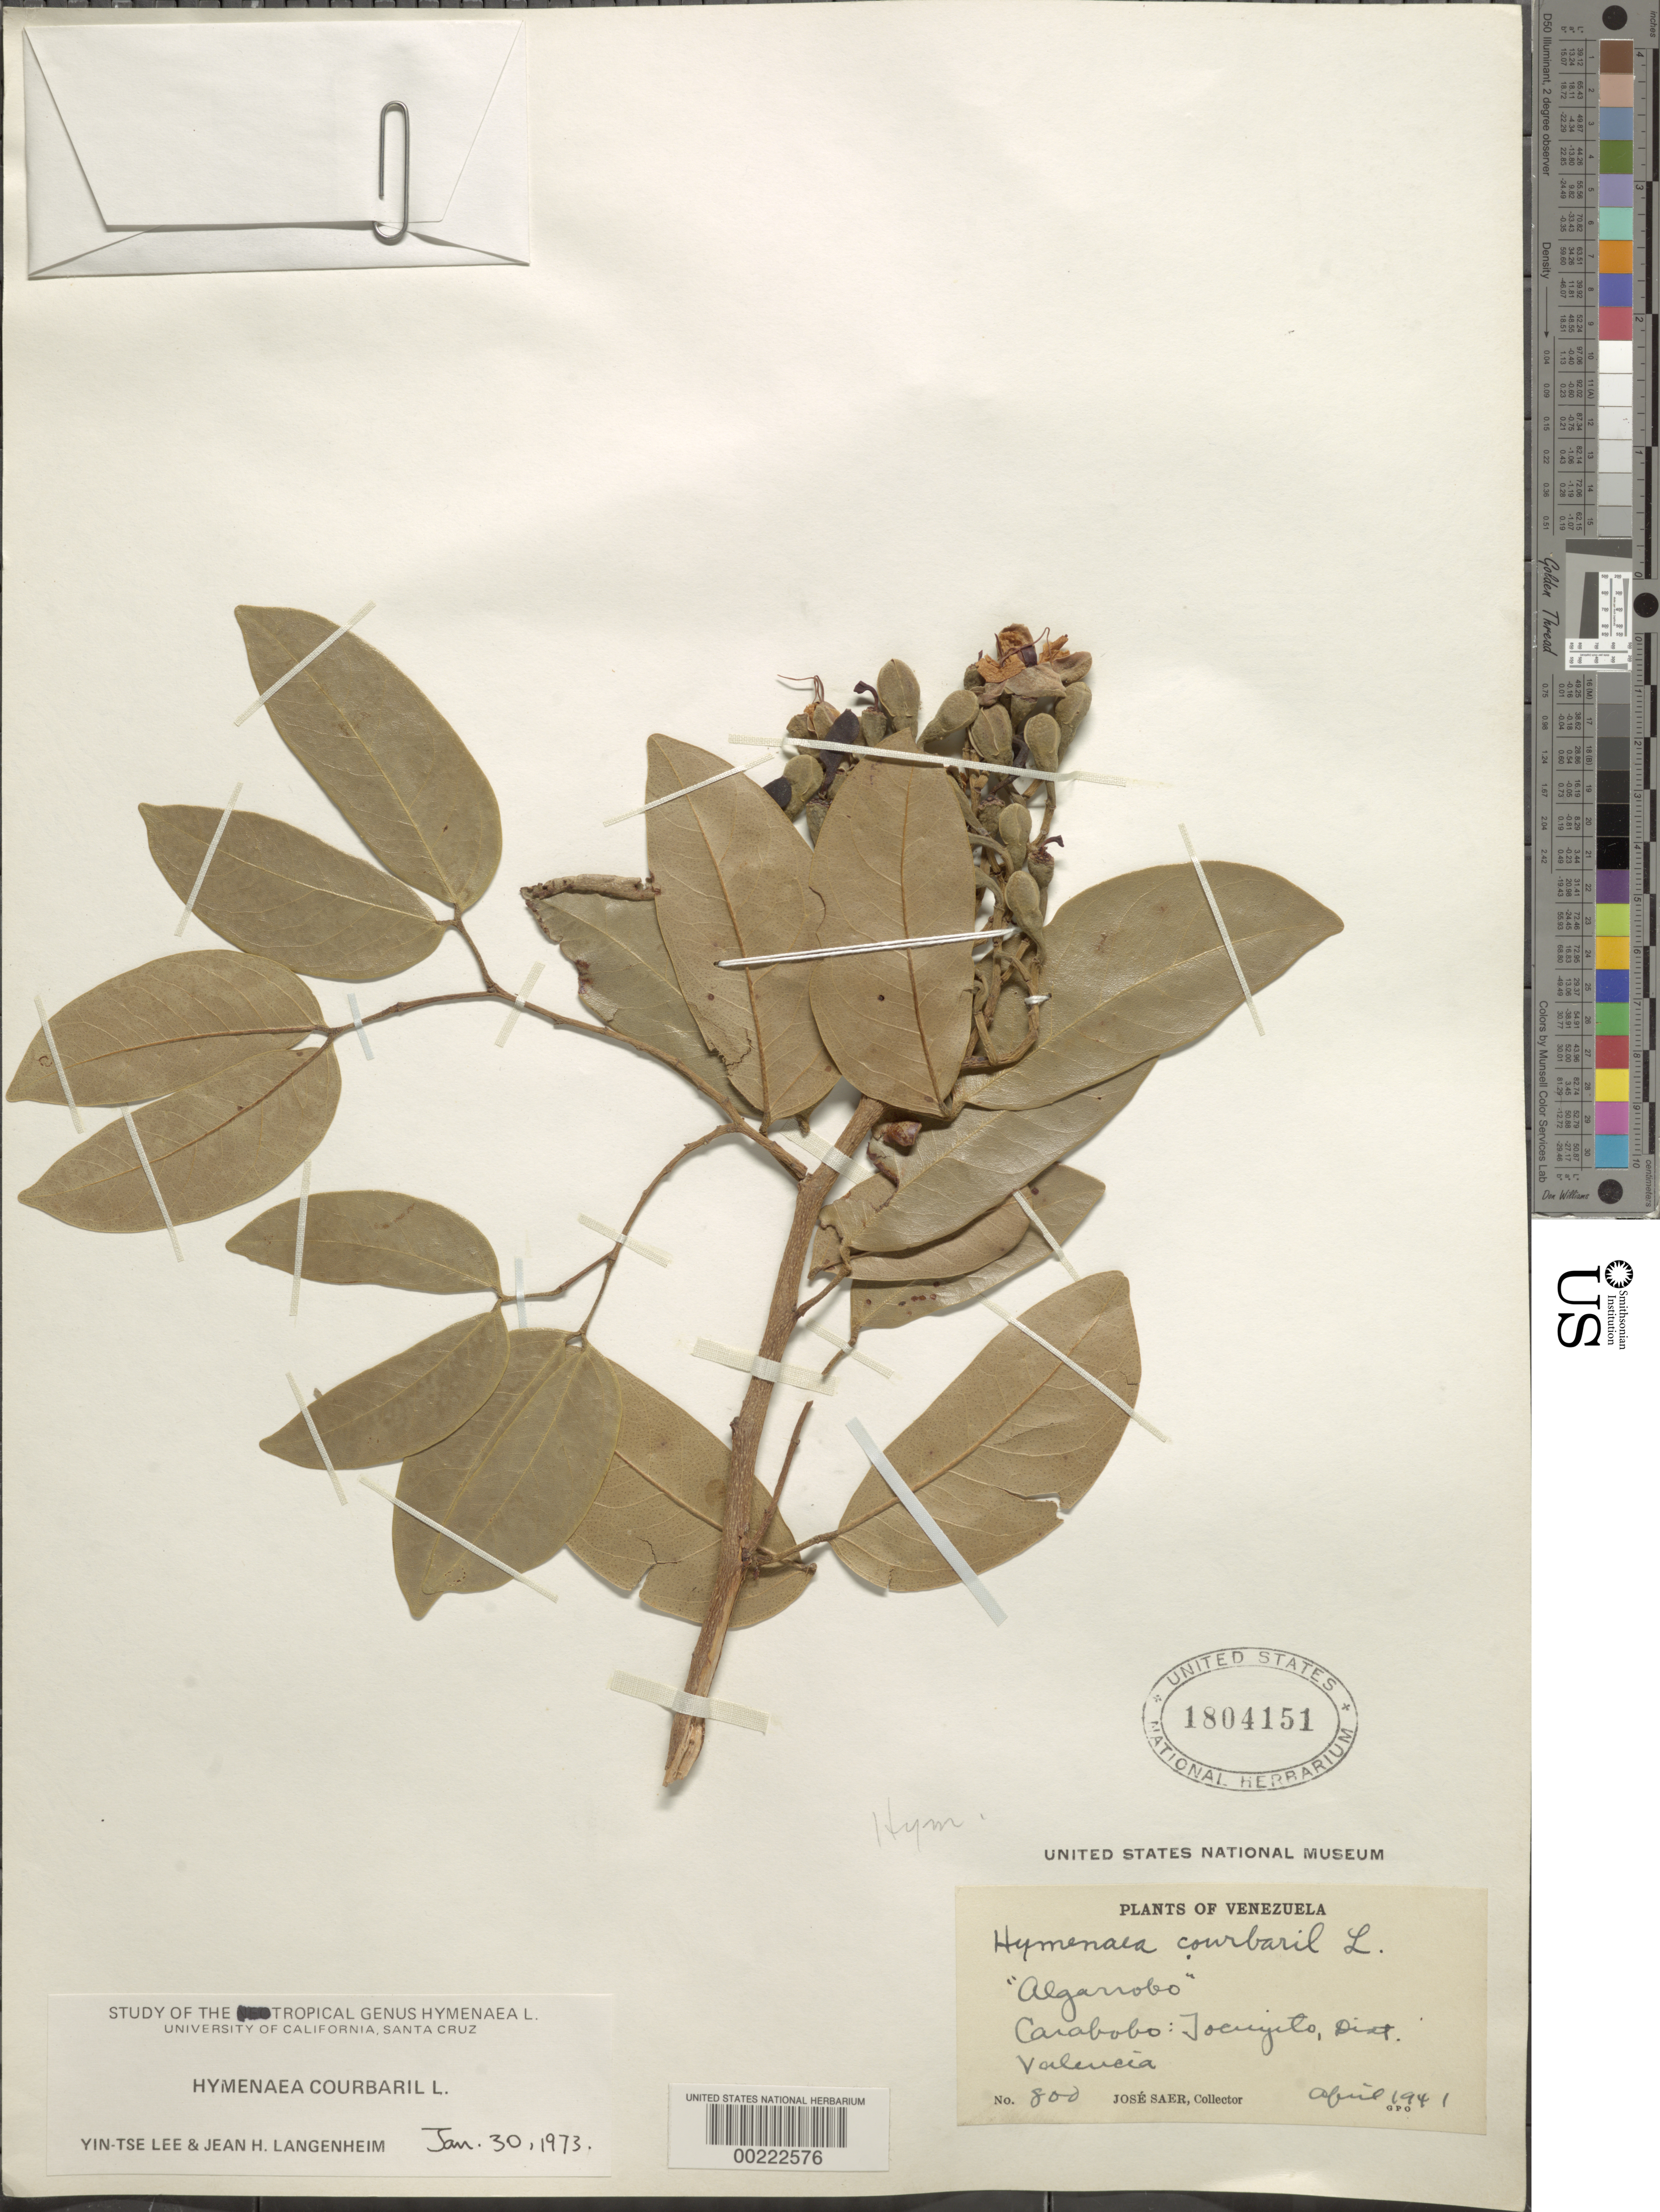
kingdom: Plantae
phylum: Tracheophyta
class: Magnoliopsida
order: Fabales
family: Fabaceae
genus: Hymenaea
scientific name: Hymenaea courbaril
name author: L.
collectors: J. Saer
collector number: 800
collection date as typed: Apr 1941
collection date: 1941-04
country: Venezuela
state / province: Carabobo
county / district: Valencia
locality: Tocuyito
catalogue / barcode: US 1804151